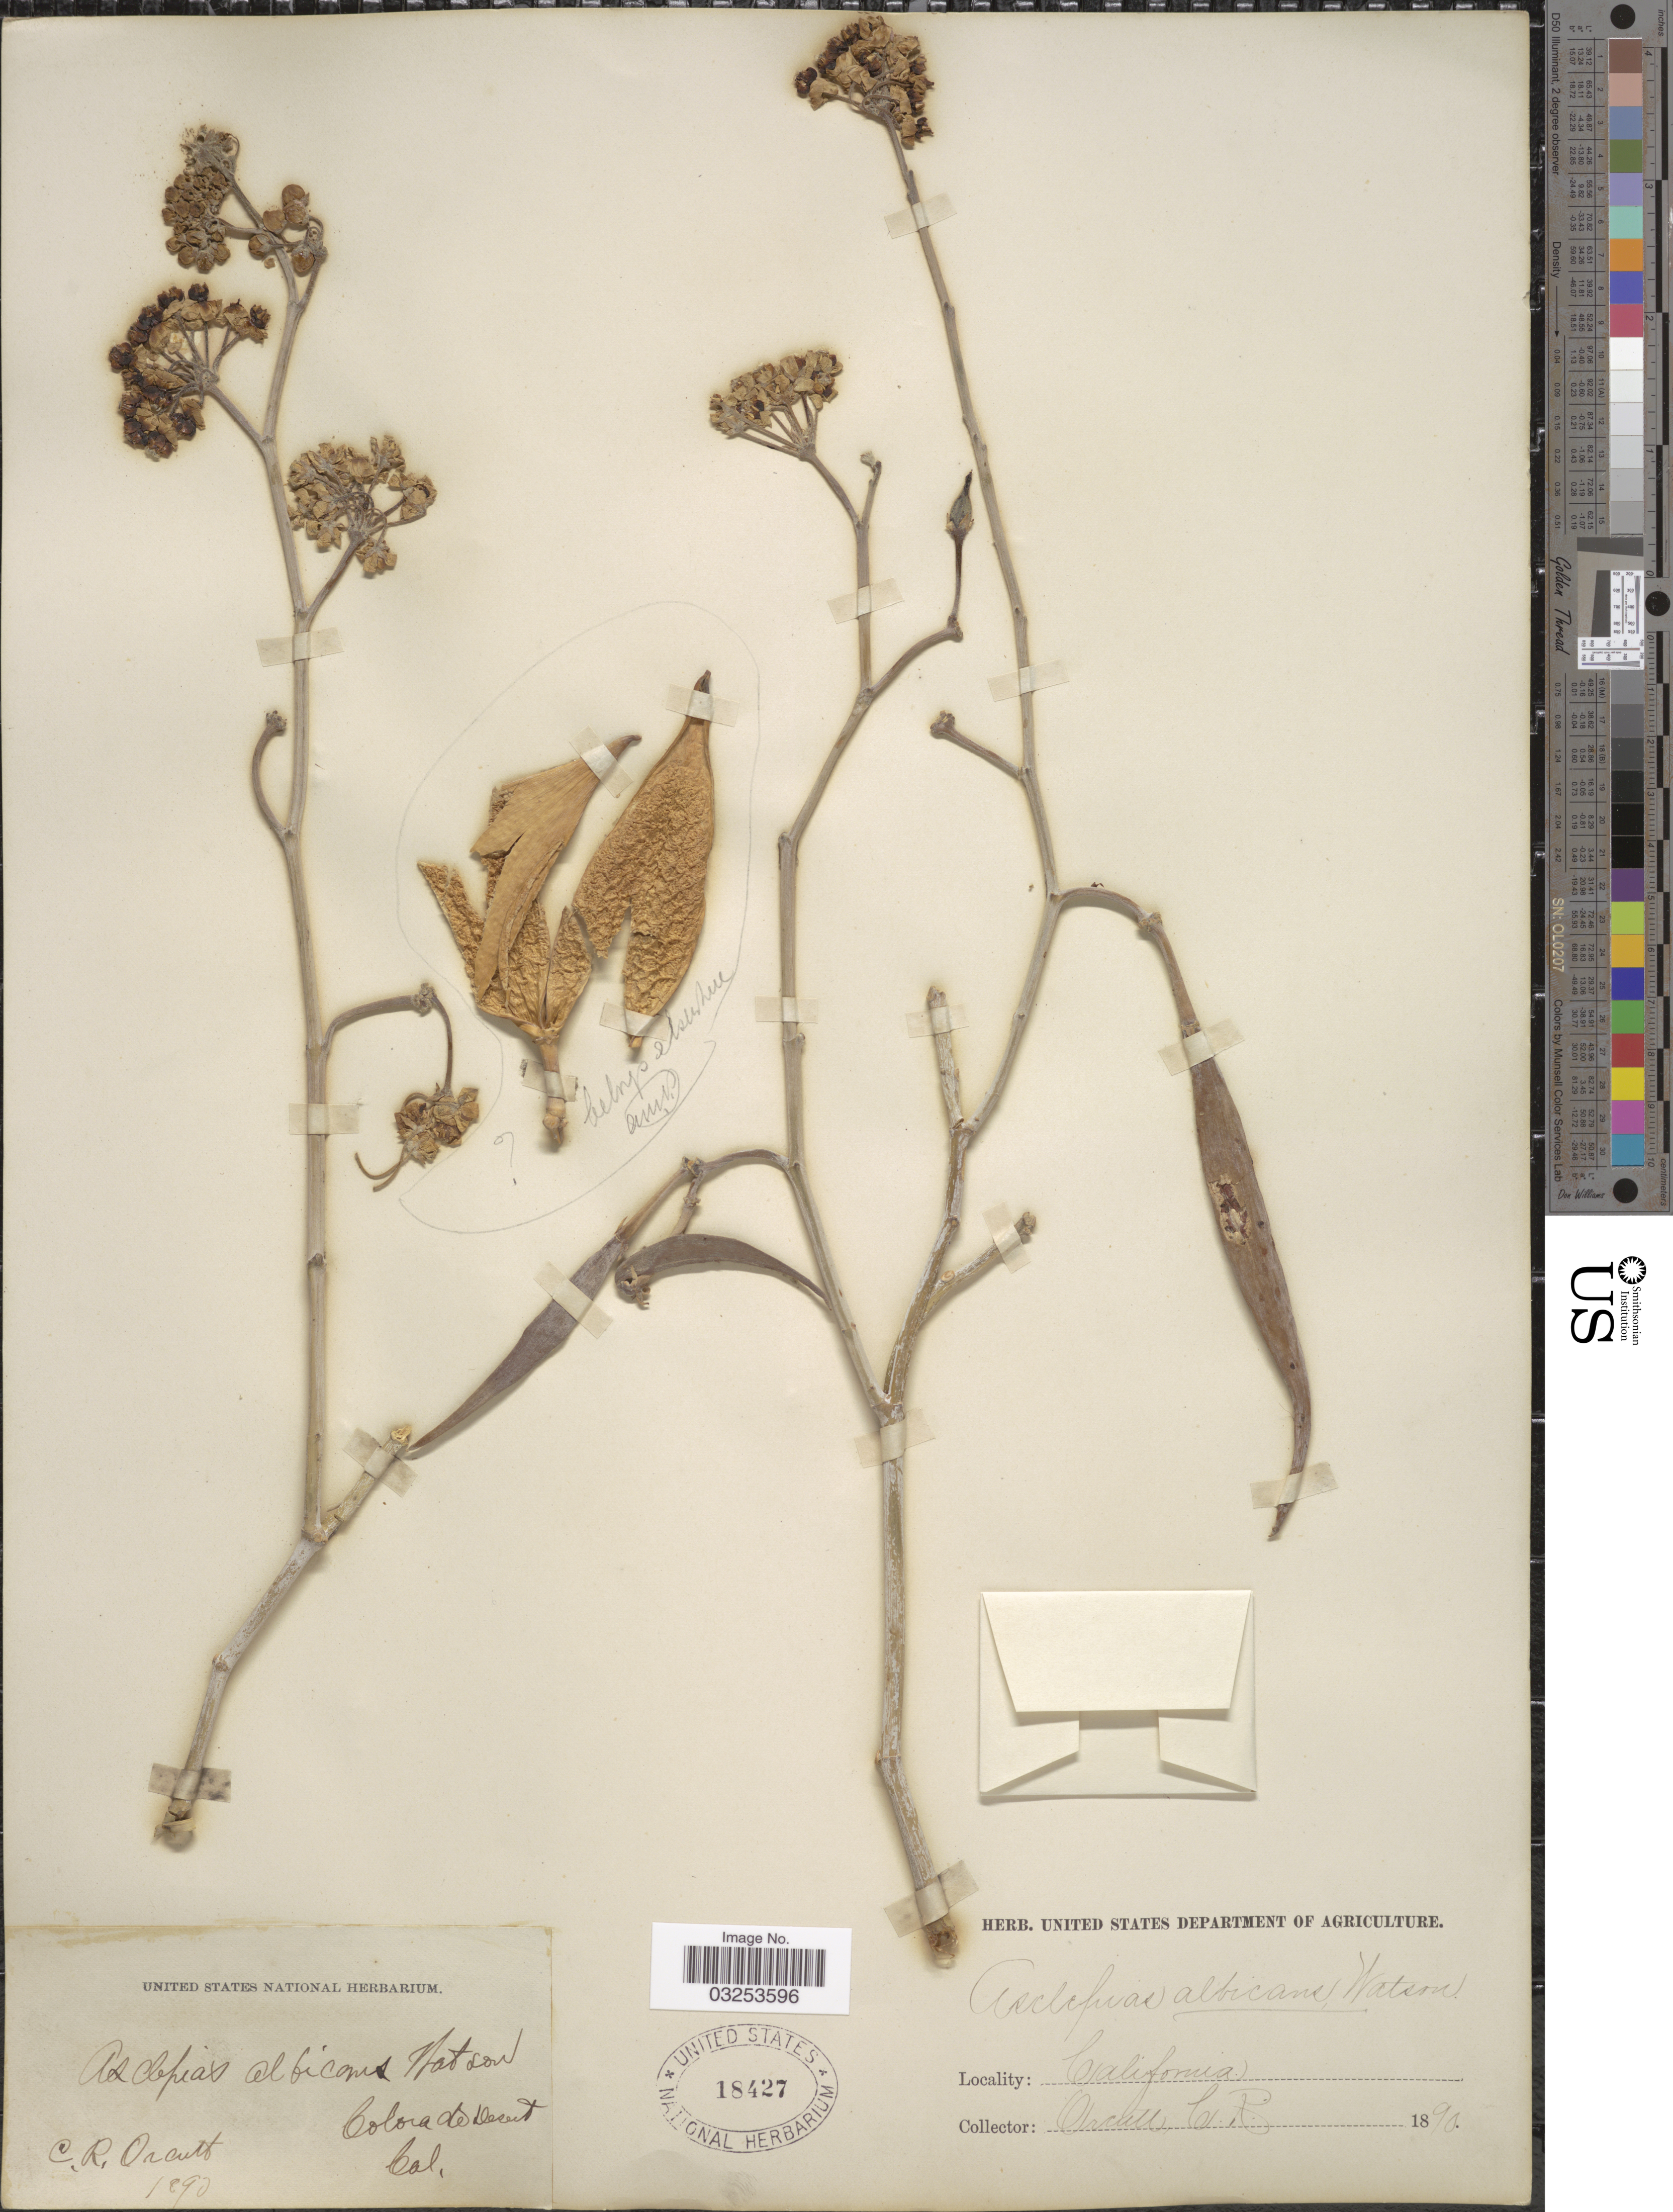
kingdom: Plantae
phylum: Tracheophyta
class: Magnoliopsida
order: Gentianales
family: Apocynaceae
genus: Asclepias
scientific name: Asclepias albicans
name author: S. Watson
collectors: C. R. Orcutt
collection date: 1890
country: United States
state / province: California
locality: Colorado Desert.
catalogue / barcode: US 18427